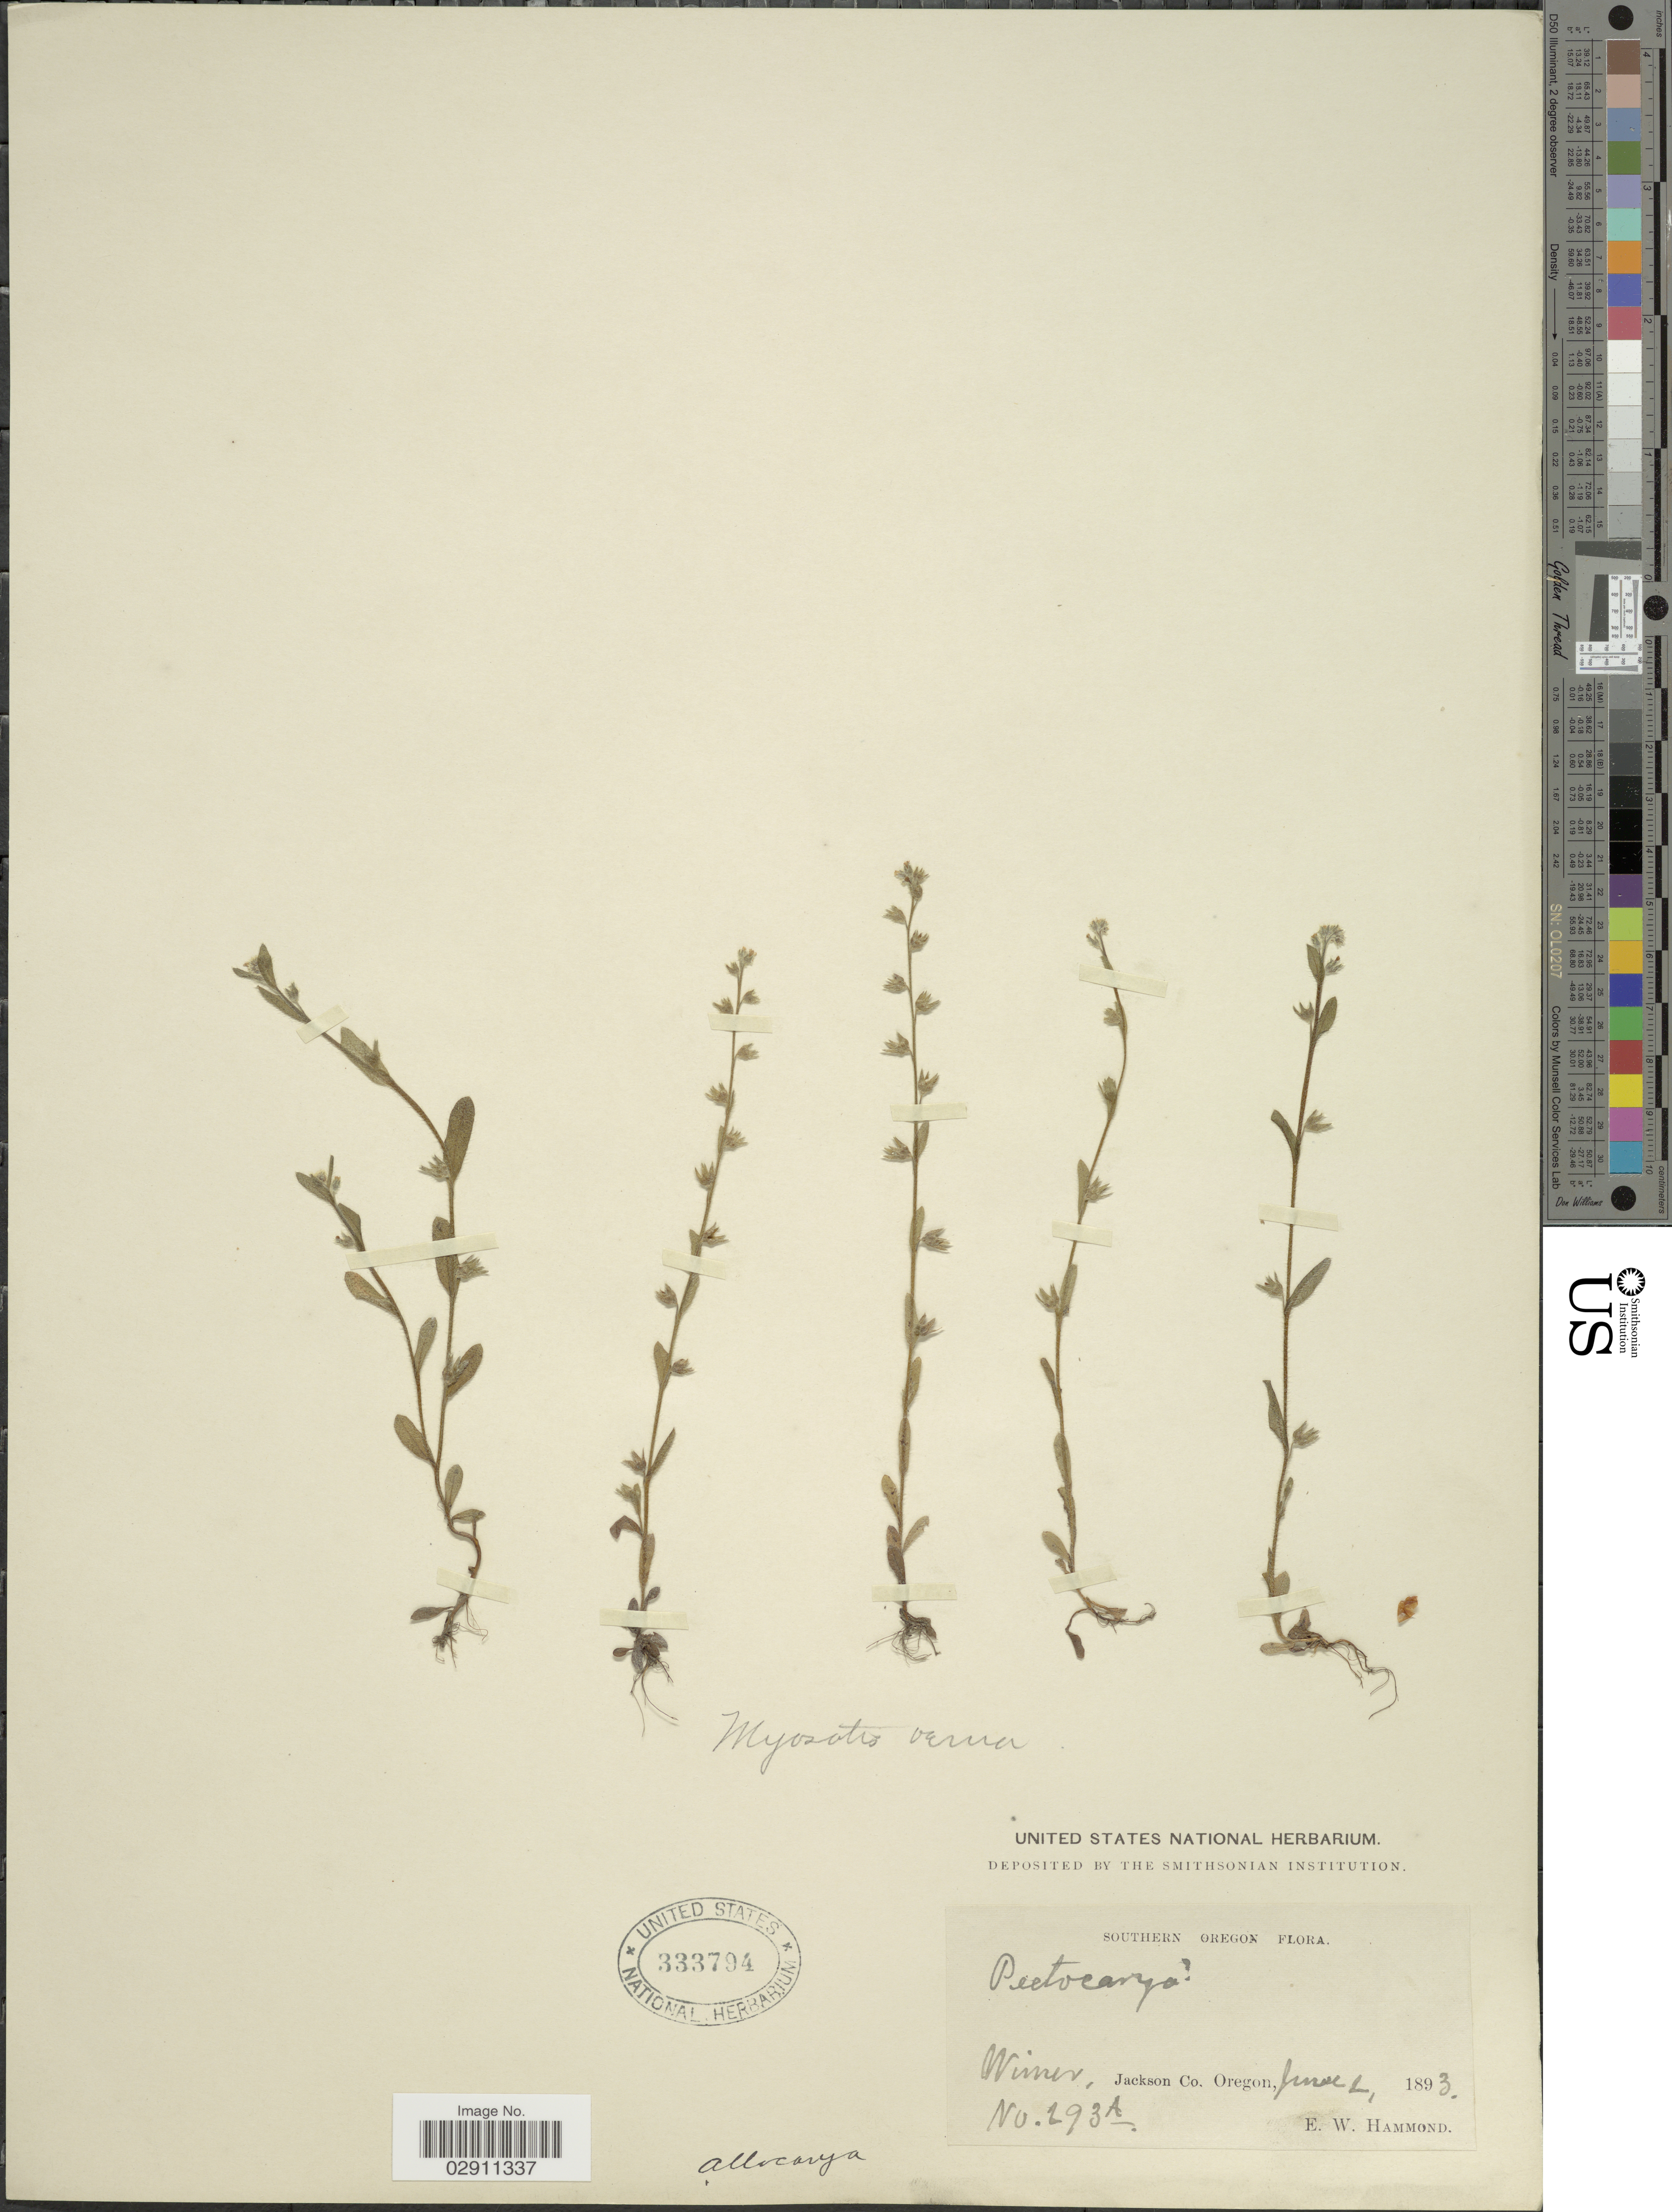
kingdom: Plantae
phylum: Tracheophyta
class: Magnoliopsida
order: Boraginales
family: Boraginaceae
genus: Myosotis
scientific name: Myosotis verna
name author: Nutt.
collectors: E. Hammond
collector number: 293A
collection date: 1893-06-02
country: United States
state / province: Oregon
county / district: Jackson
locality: Southern Oregon, Wimer, Jackson Co.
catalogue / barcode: US 333794